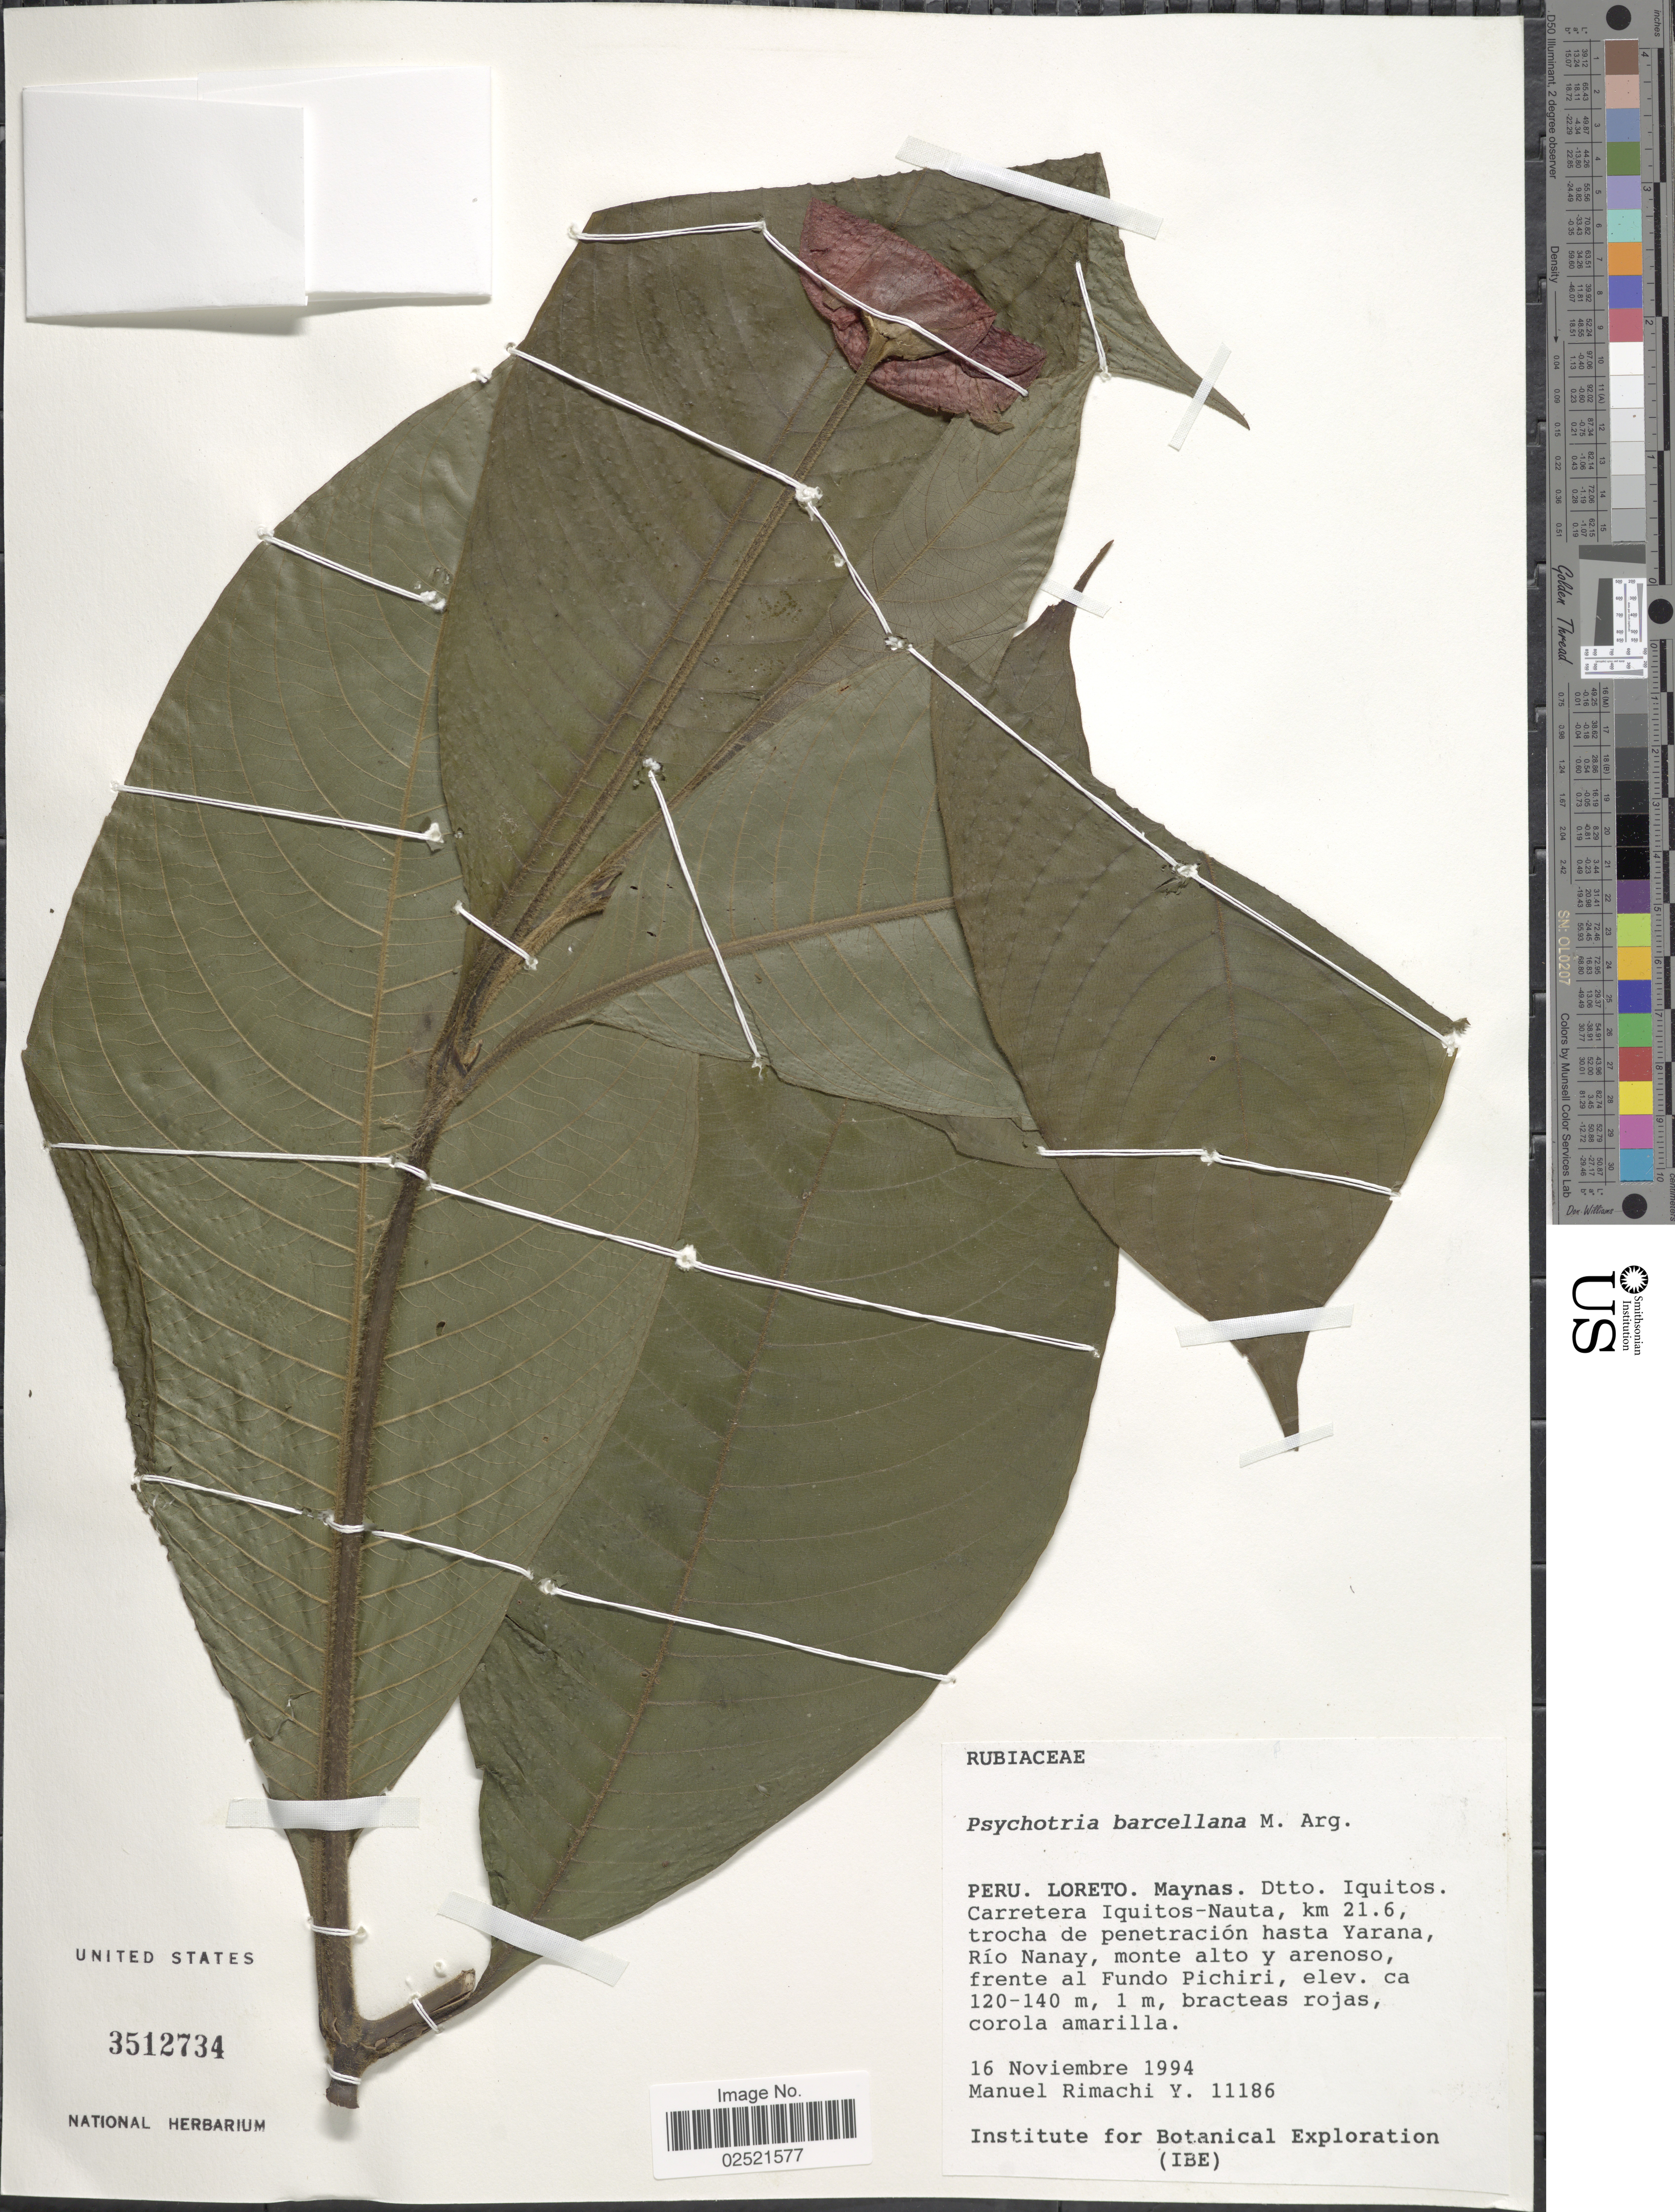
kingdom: Plantae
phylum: Tracheophyta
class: Magnoliopsida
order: Gentianales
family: Rubiaceae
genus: Psychotria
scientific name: Psychotria poeppigiana subsp. barcellana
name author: (Müll. Arg.) Steyerm.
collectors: M. Rimachi Y.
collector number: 11186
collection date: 1994-11-16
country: Peru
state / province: Loreto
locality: Maynas, Dtto. Iquitos, Carretera Iquitos-Nauta, km 21.6, trocha de penetracion hasta Yarana, Rio Nanay, monte alto y arenoso, frente al Fundo Pichiri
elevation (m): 120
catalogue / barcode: US 3512734